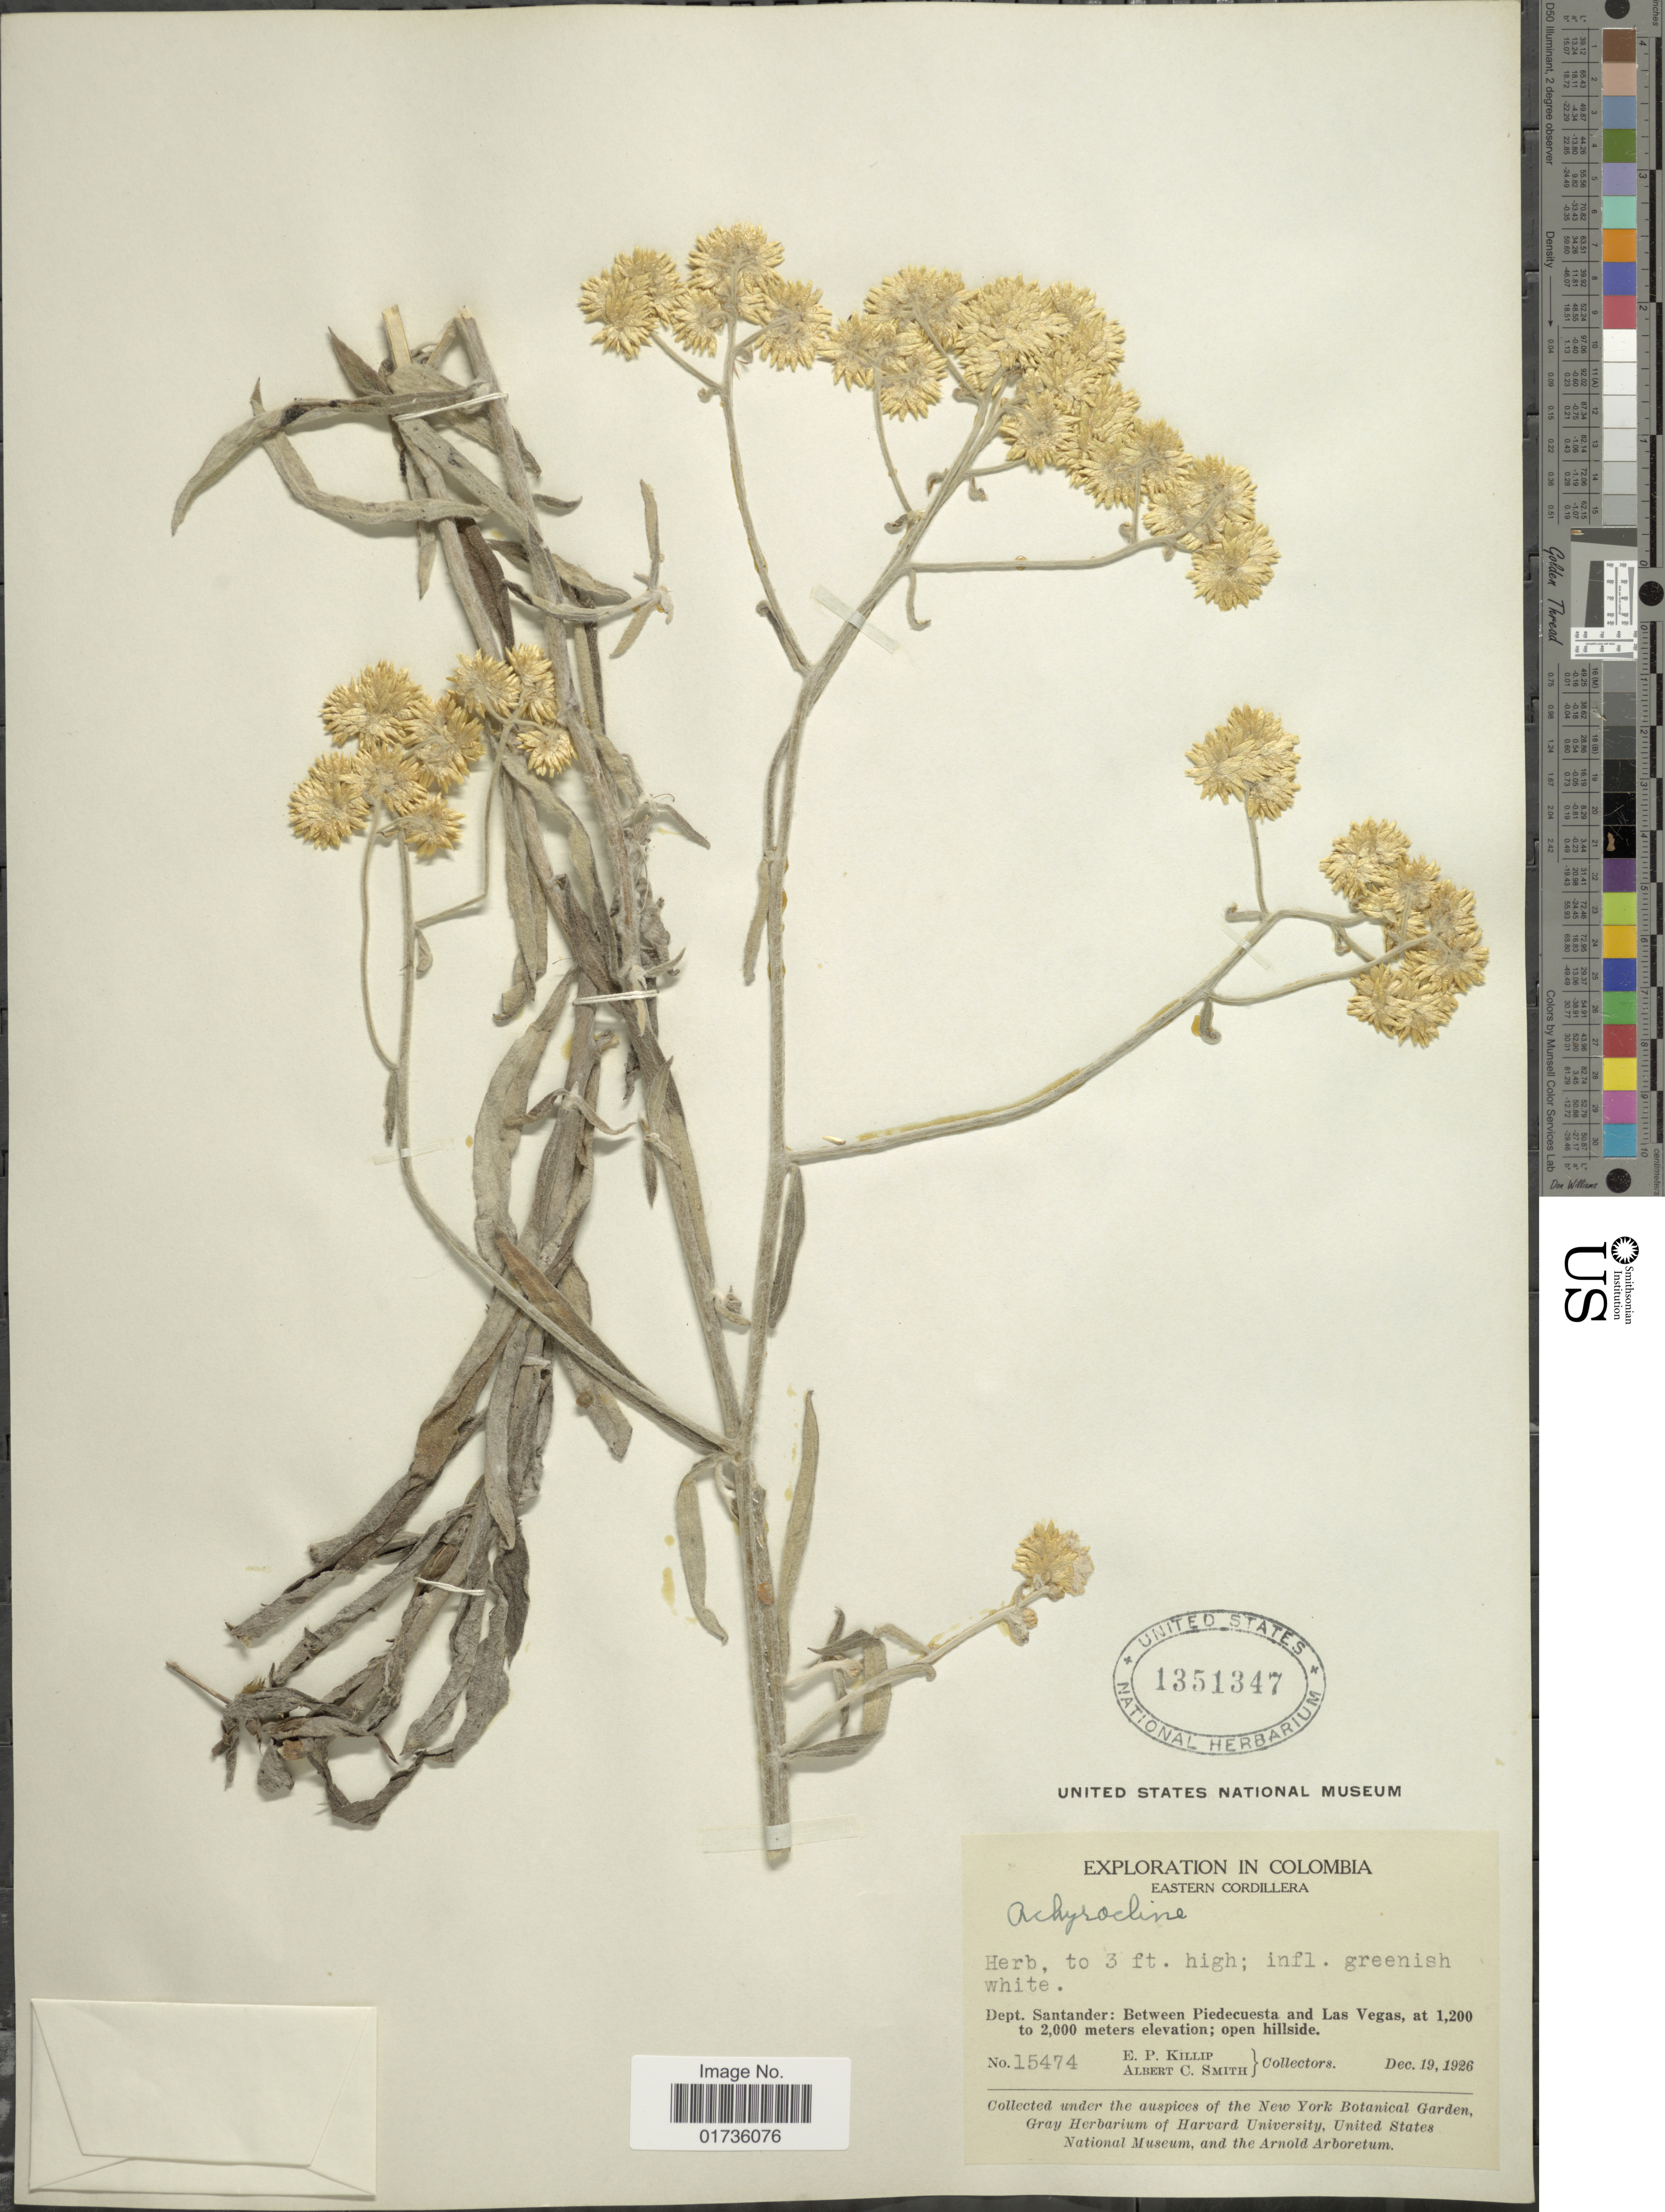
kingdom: Plantae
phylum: Tracheophyta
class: Magnoliopsida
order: Asterales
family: Asteraceae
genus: Achyrocline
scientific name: Achyrocline sp.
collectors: E. P. Killip & A. C. Smith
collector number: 15474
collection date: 1926-12-19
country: Colombia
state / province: Santander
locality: Eastern Cordillera, Dept. Santander: Between Piedecuesta and Las Vegas; open hillside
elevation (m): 1200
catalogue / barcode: US 1351347